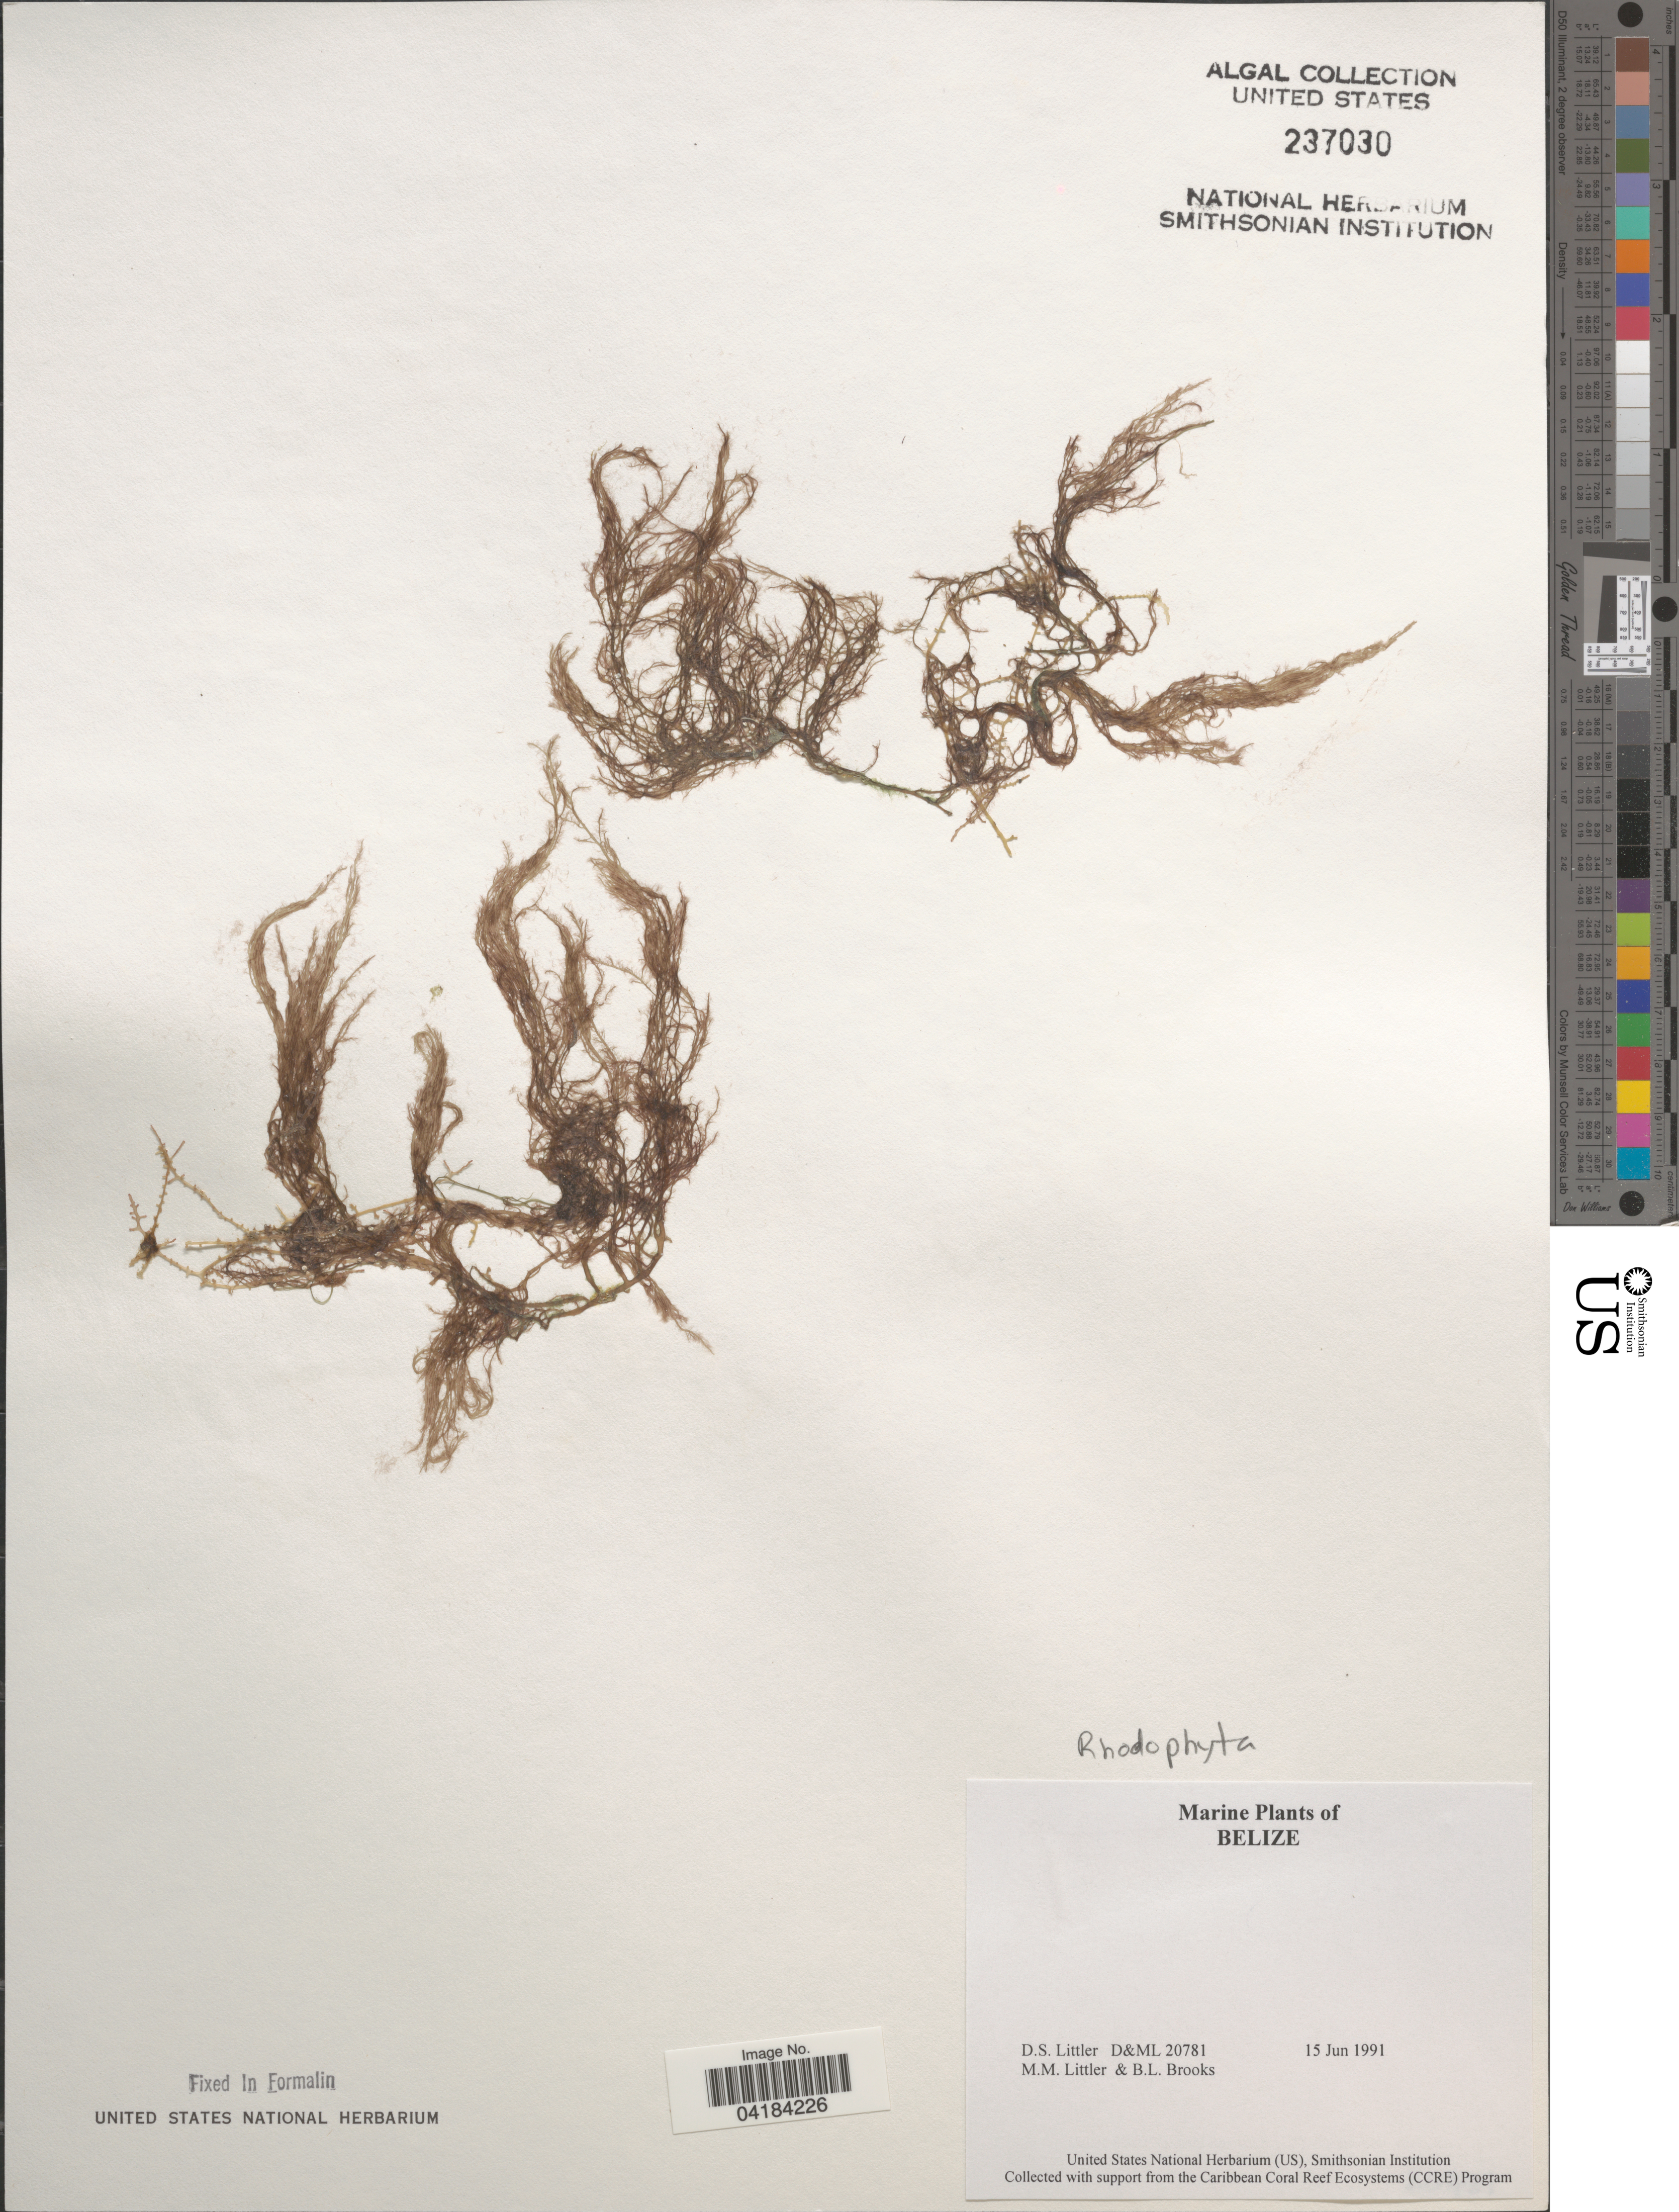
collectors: D. S. Littler & B. Brooks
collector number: D&ML20781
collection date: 1991-06-15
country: Belize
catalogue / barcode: US 237030